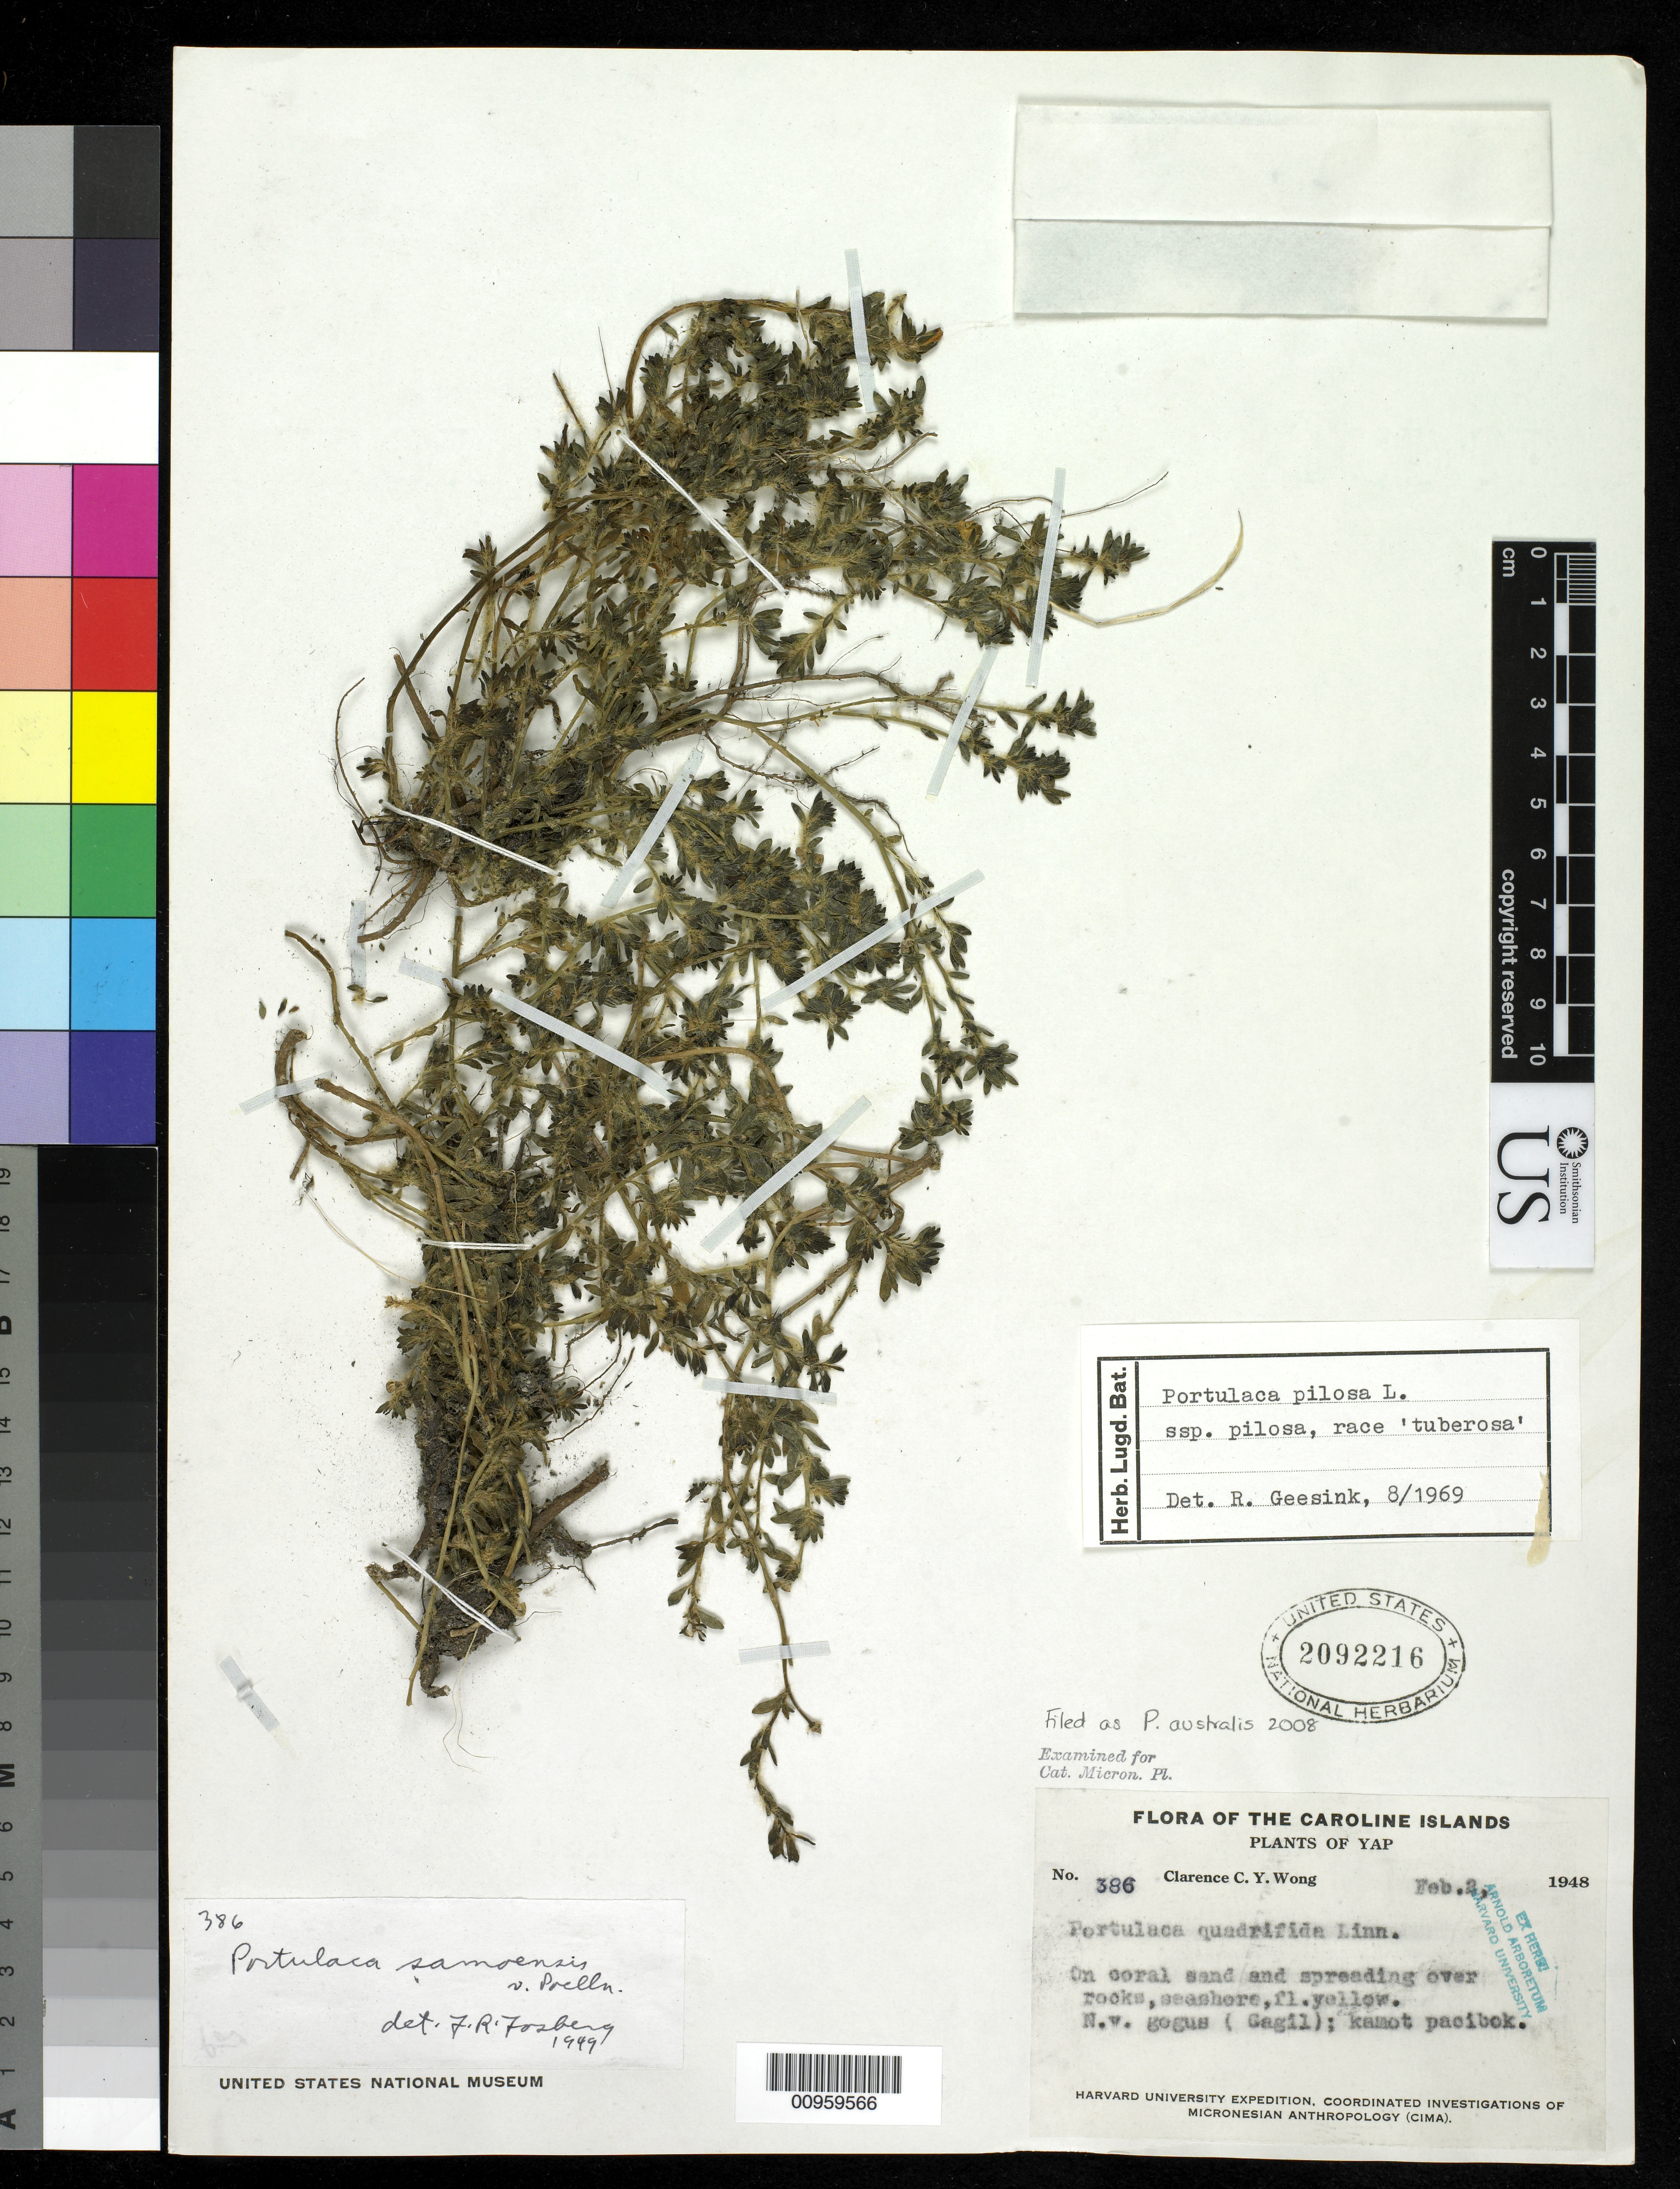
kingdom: Plantae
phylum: Tracheophyta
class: Magnoliopsida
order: Caryophyllales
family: Portulacaceae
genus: Portulaca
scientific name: Portulaca australis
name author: Endl.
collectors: C. Wong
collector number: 386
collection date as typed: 02 Feb 1948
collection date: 1948-02-02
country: Micronesia, Federated States of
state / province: Yap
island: Yap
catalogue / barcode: US 2092216